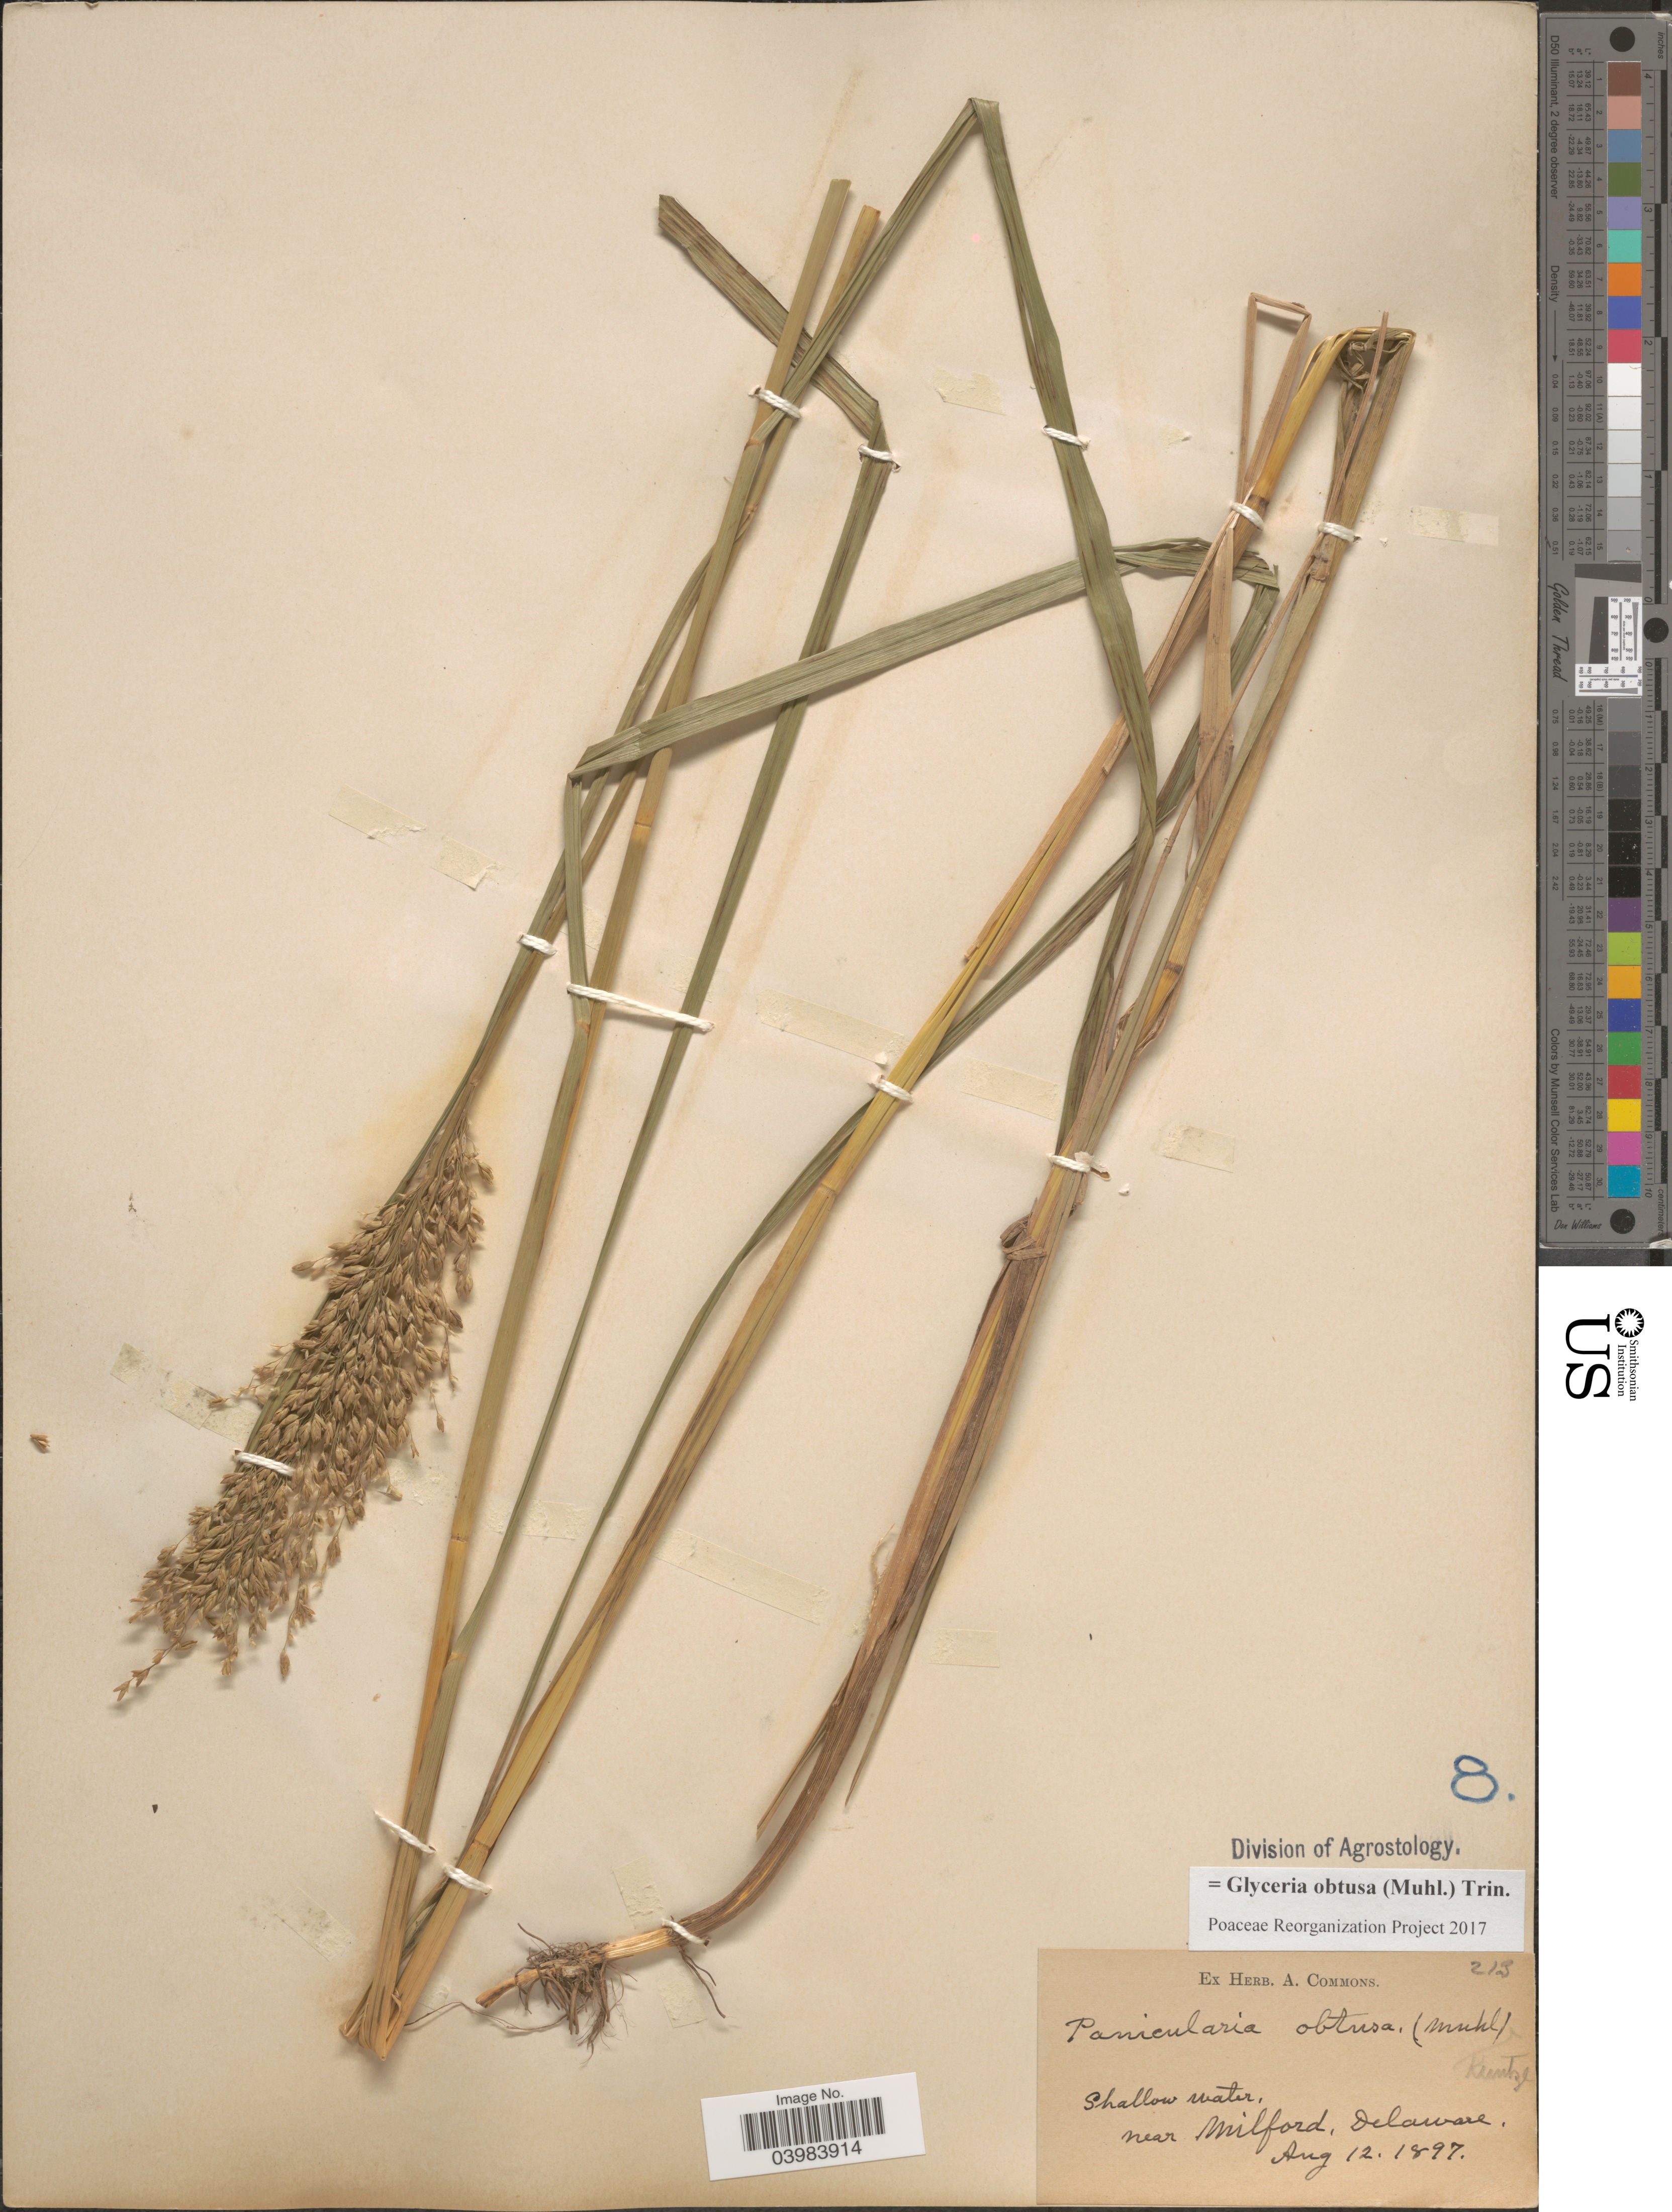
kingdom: Plantae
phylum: Tracheophyta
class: Liliopsida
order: Poales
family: Poaceae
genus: Glyceria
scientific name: Glyceria obtusa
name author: (Muhl.) Trin.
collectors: ex herb. A. Commons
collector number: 213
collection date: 1897-08-12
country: United States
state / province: Delaware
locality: Shallow water, near Milford.